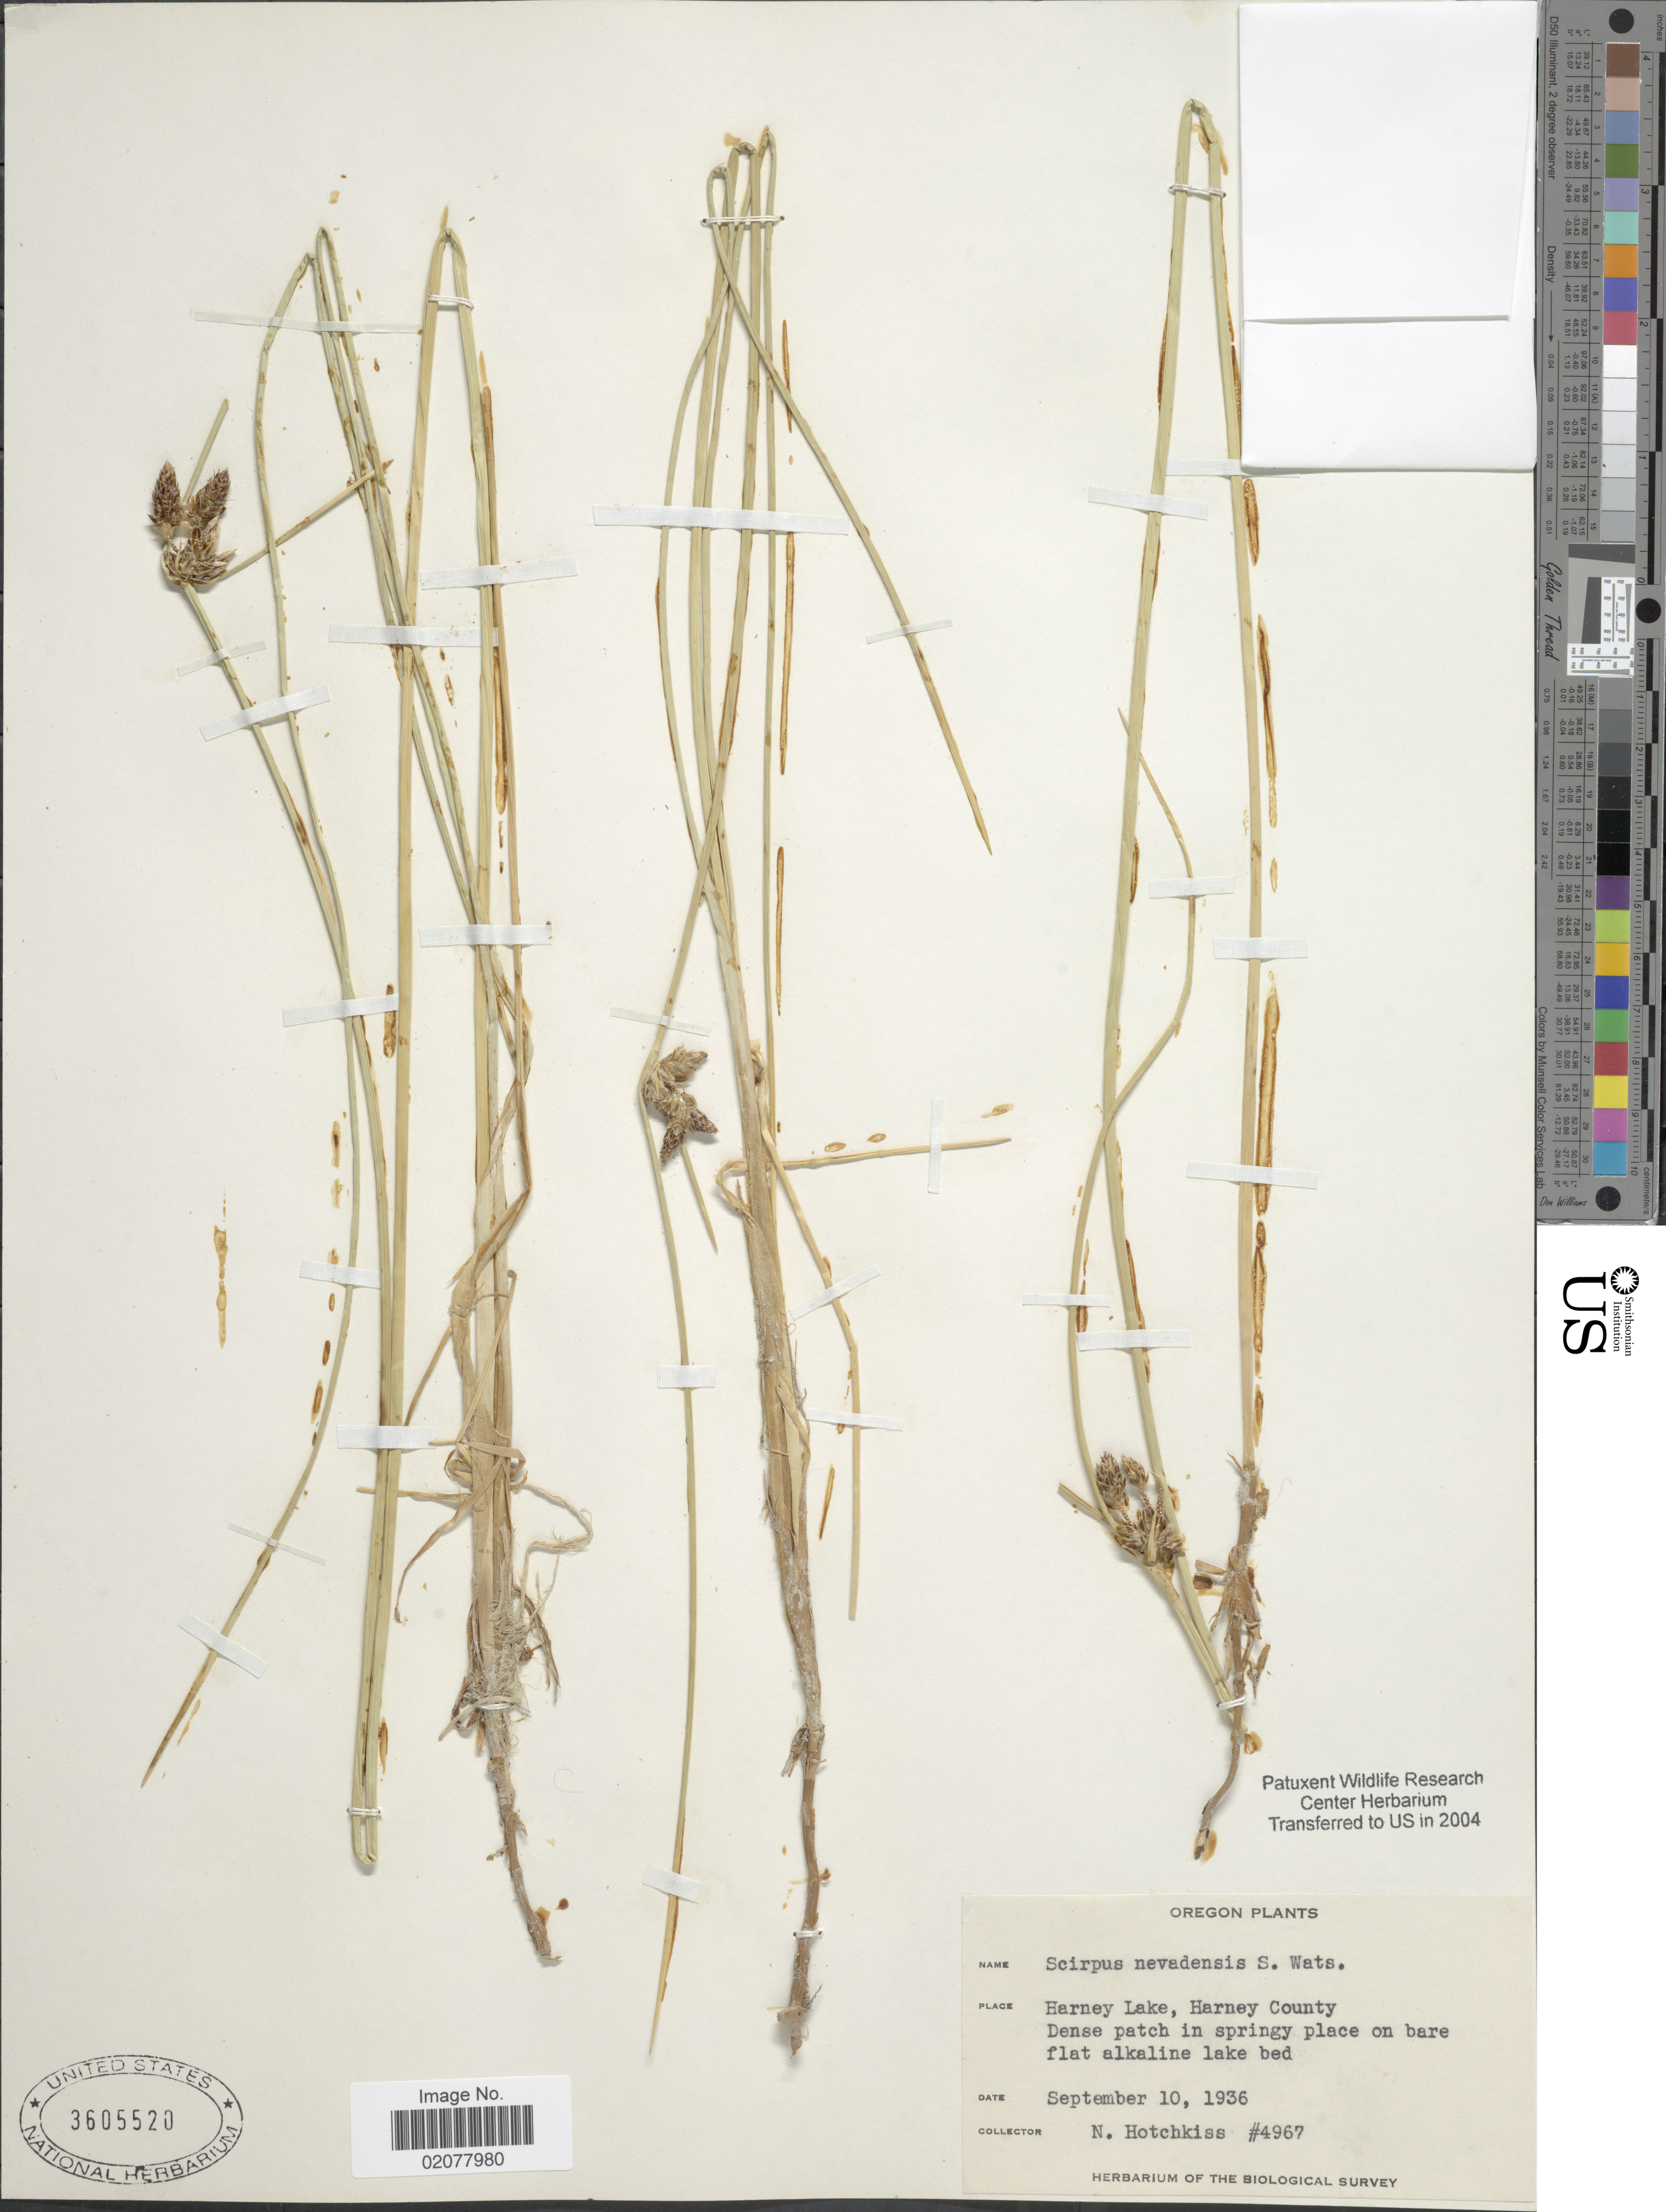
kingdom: Plantae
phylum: Tracheophyta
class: Liliopsida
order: Poales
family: Cyperaceae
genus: Amphiscirpus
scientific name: Amphiscirpus nevadensis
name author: (S. Watson) Oteng-Yeb.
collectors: N. Hotchkiss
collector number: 4967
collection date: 1936-09-10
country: United States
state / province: Oregon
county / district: Harney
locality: Harney Lake, Harney County.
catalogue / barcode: US 3605520